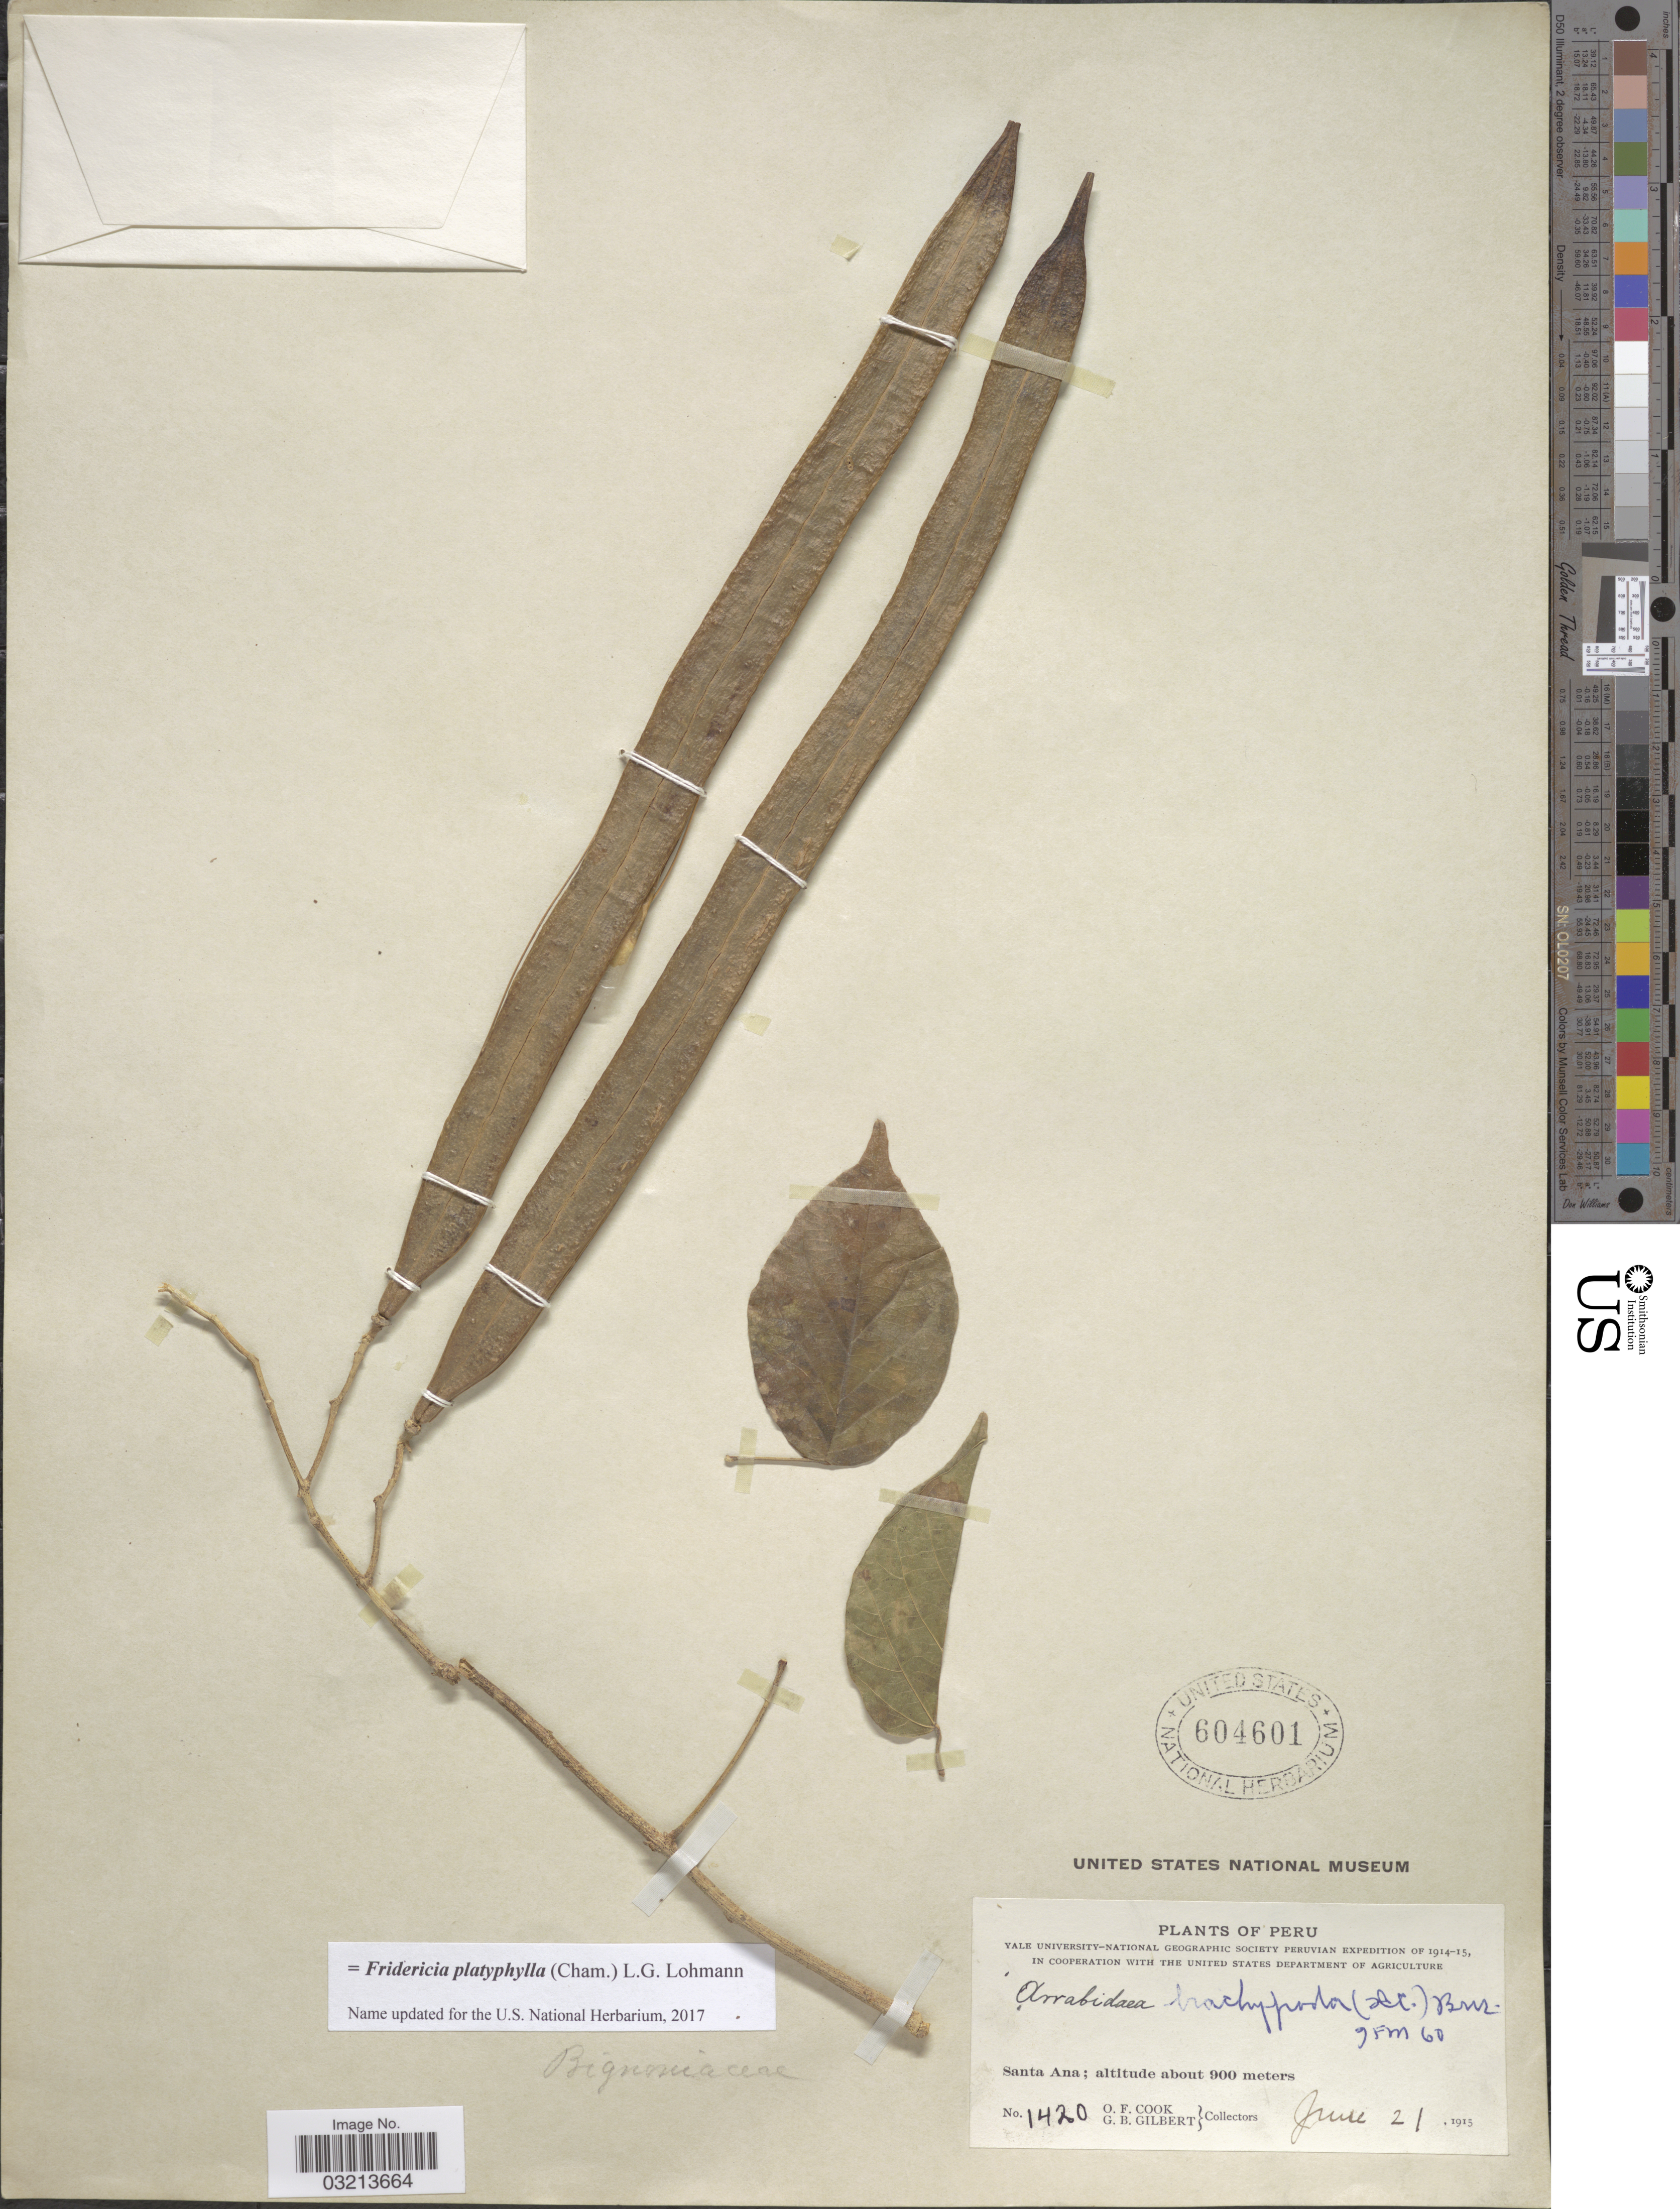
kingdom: Plantae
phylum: Tracheophyta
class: Magnoliopsida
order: Lamiales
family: Bignoniaceae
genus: Fridericia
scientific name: Fridericia platyphylla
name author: (Cham.) L.G. Lohmann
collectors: O. F. Cook & G. B. Gilbert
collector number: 1420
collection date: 1915-06-21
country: Peru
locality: Santa Ana.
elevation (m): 900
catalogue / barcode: US 604601